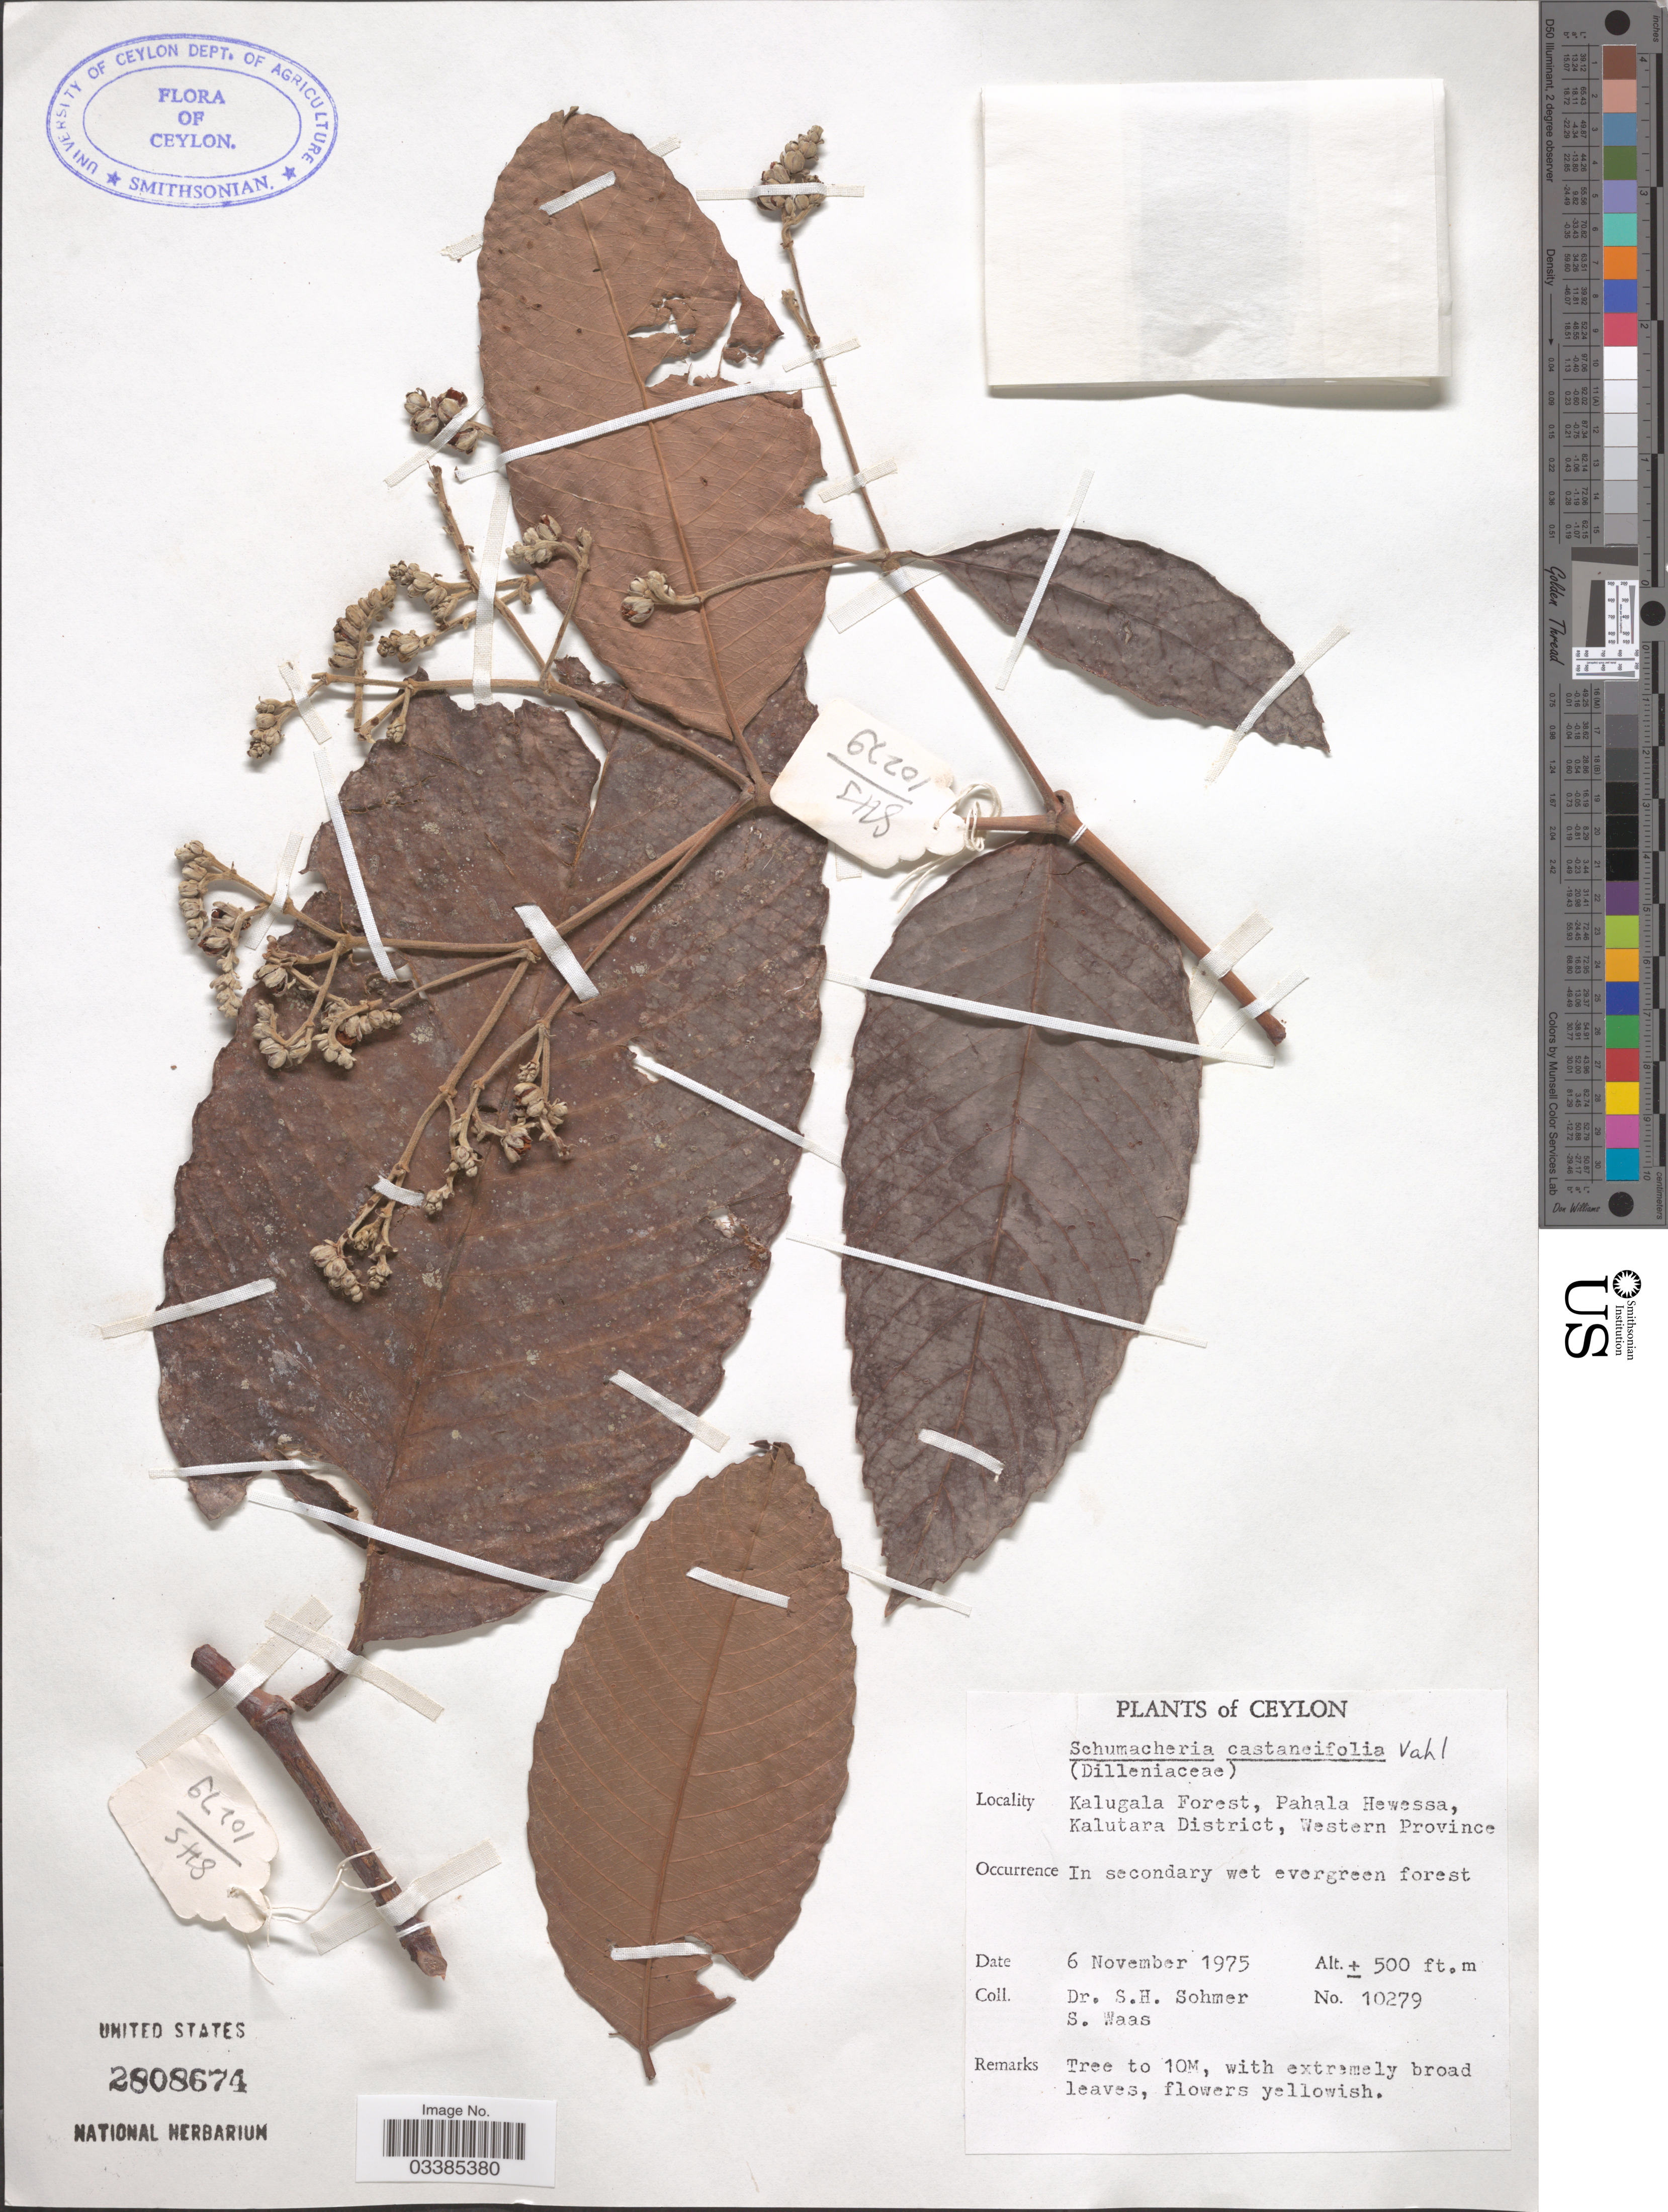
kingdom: Plantae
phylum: Tracheophyta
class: Magnoliopsida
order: Dilleniales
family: Dilleniaceae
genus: Schumacheria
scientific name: Schumacheria castaneifolia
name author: Vahl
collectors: S. H. Sohmer & S. Waas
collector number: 10279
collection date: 1975-11-06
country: Sri Lanka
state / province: Western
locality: Ceylon. Kalugala Forest, Pahala Hewessa, Kalutara District.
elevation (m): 152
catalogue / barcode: US 2808674